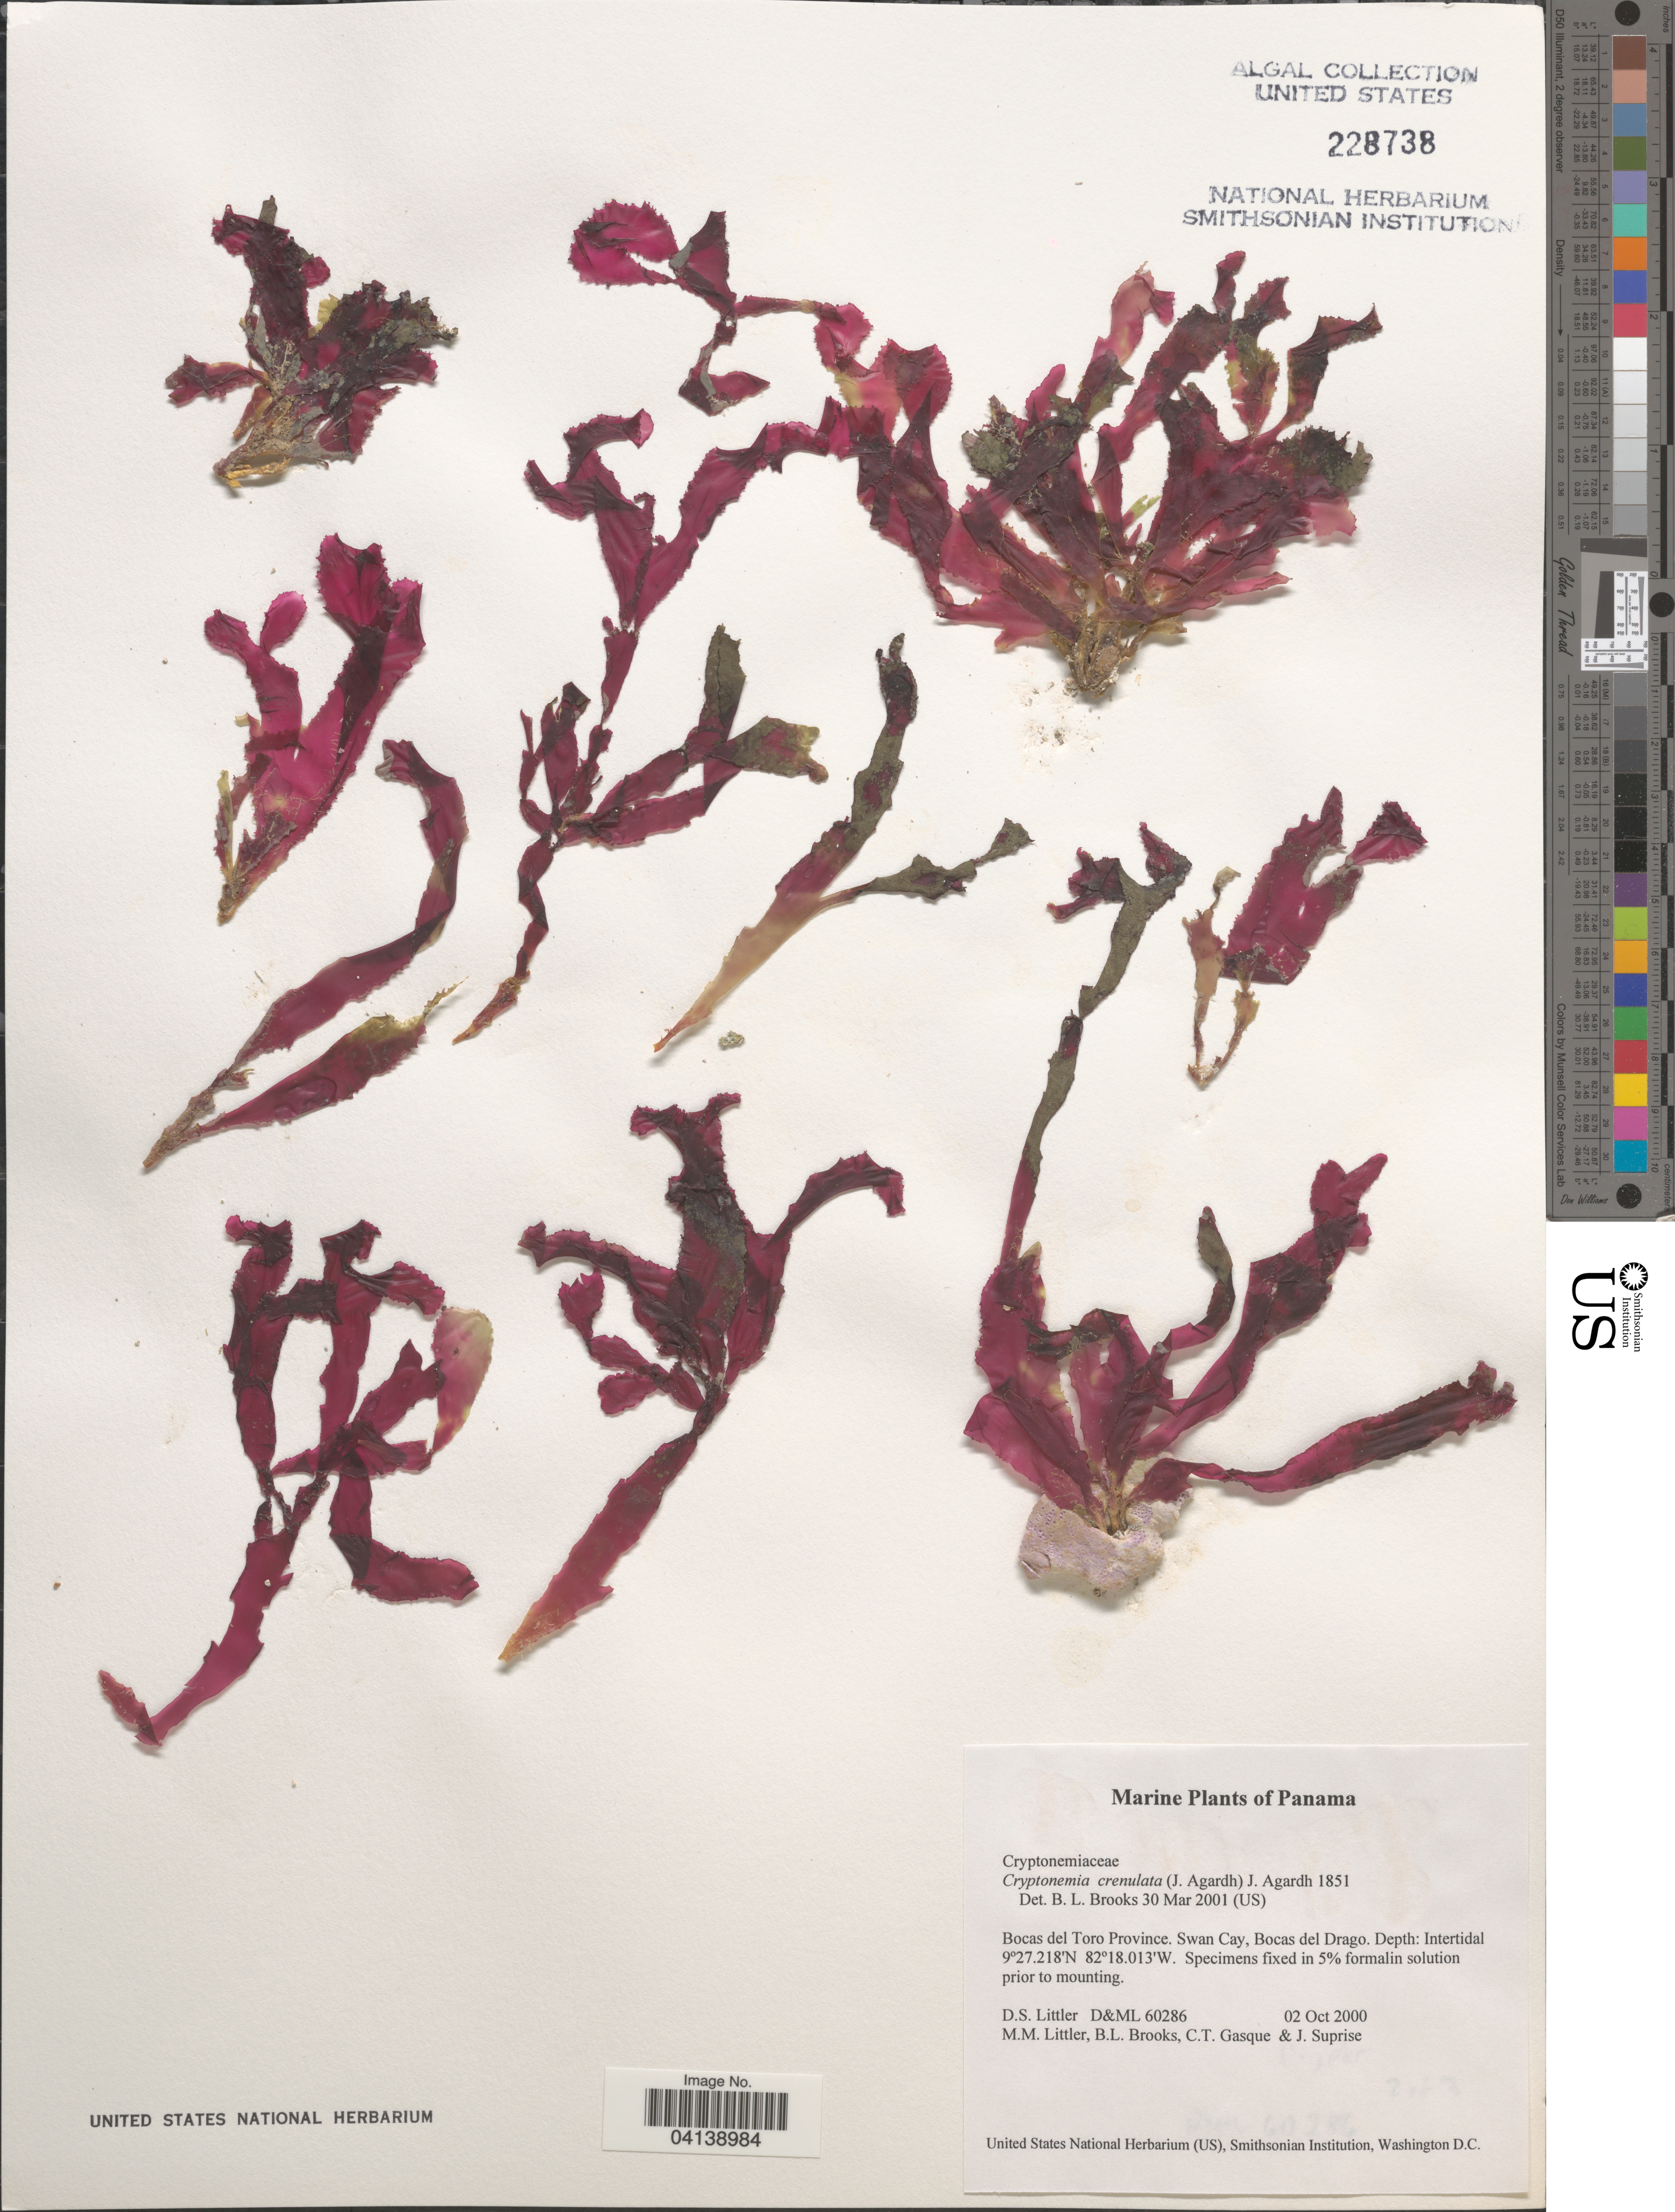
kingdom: Plantae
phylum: Rhodophyta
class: Florideophyceae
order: Halymeniales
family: Halymeniaceae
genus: Cryptonemia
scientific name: Cryptonemia crenulata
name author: (J. Agardh) J. Agardh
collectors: D. S. Littler, B. Brooks, C. Gasque & J. Suprise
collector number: D&ML 60286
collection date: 2000-10-02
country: Panama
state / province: Bocas del Toro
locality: Swan Cay, Bocas del Drago.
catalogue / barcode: US 228738